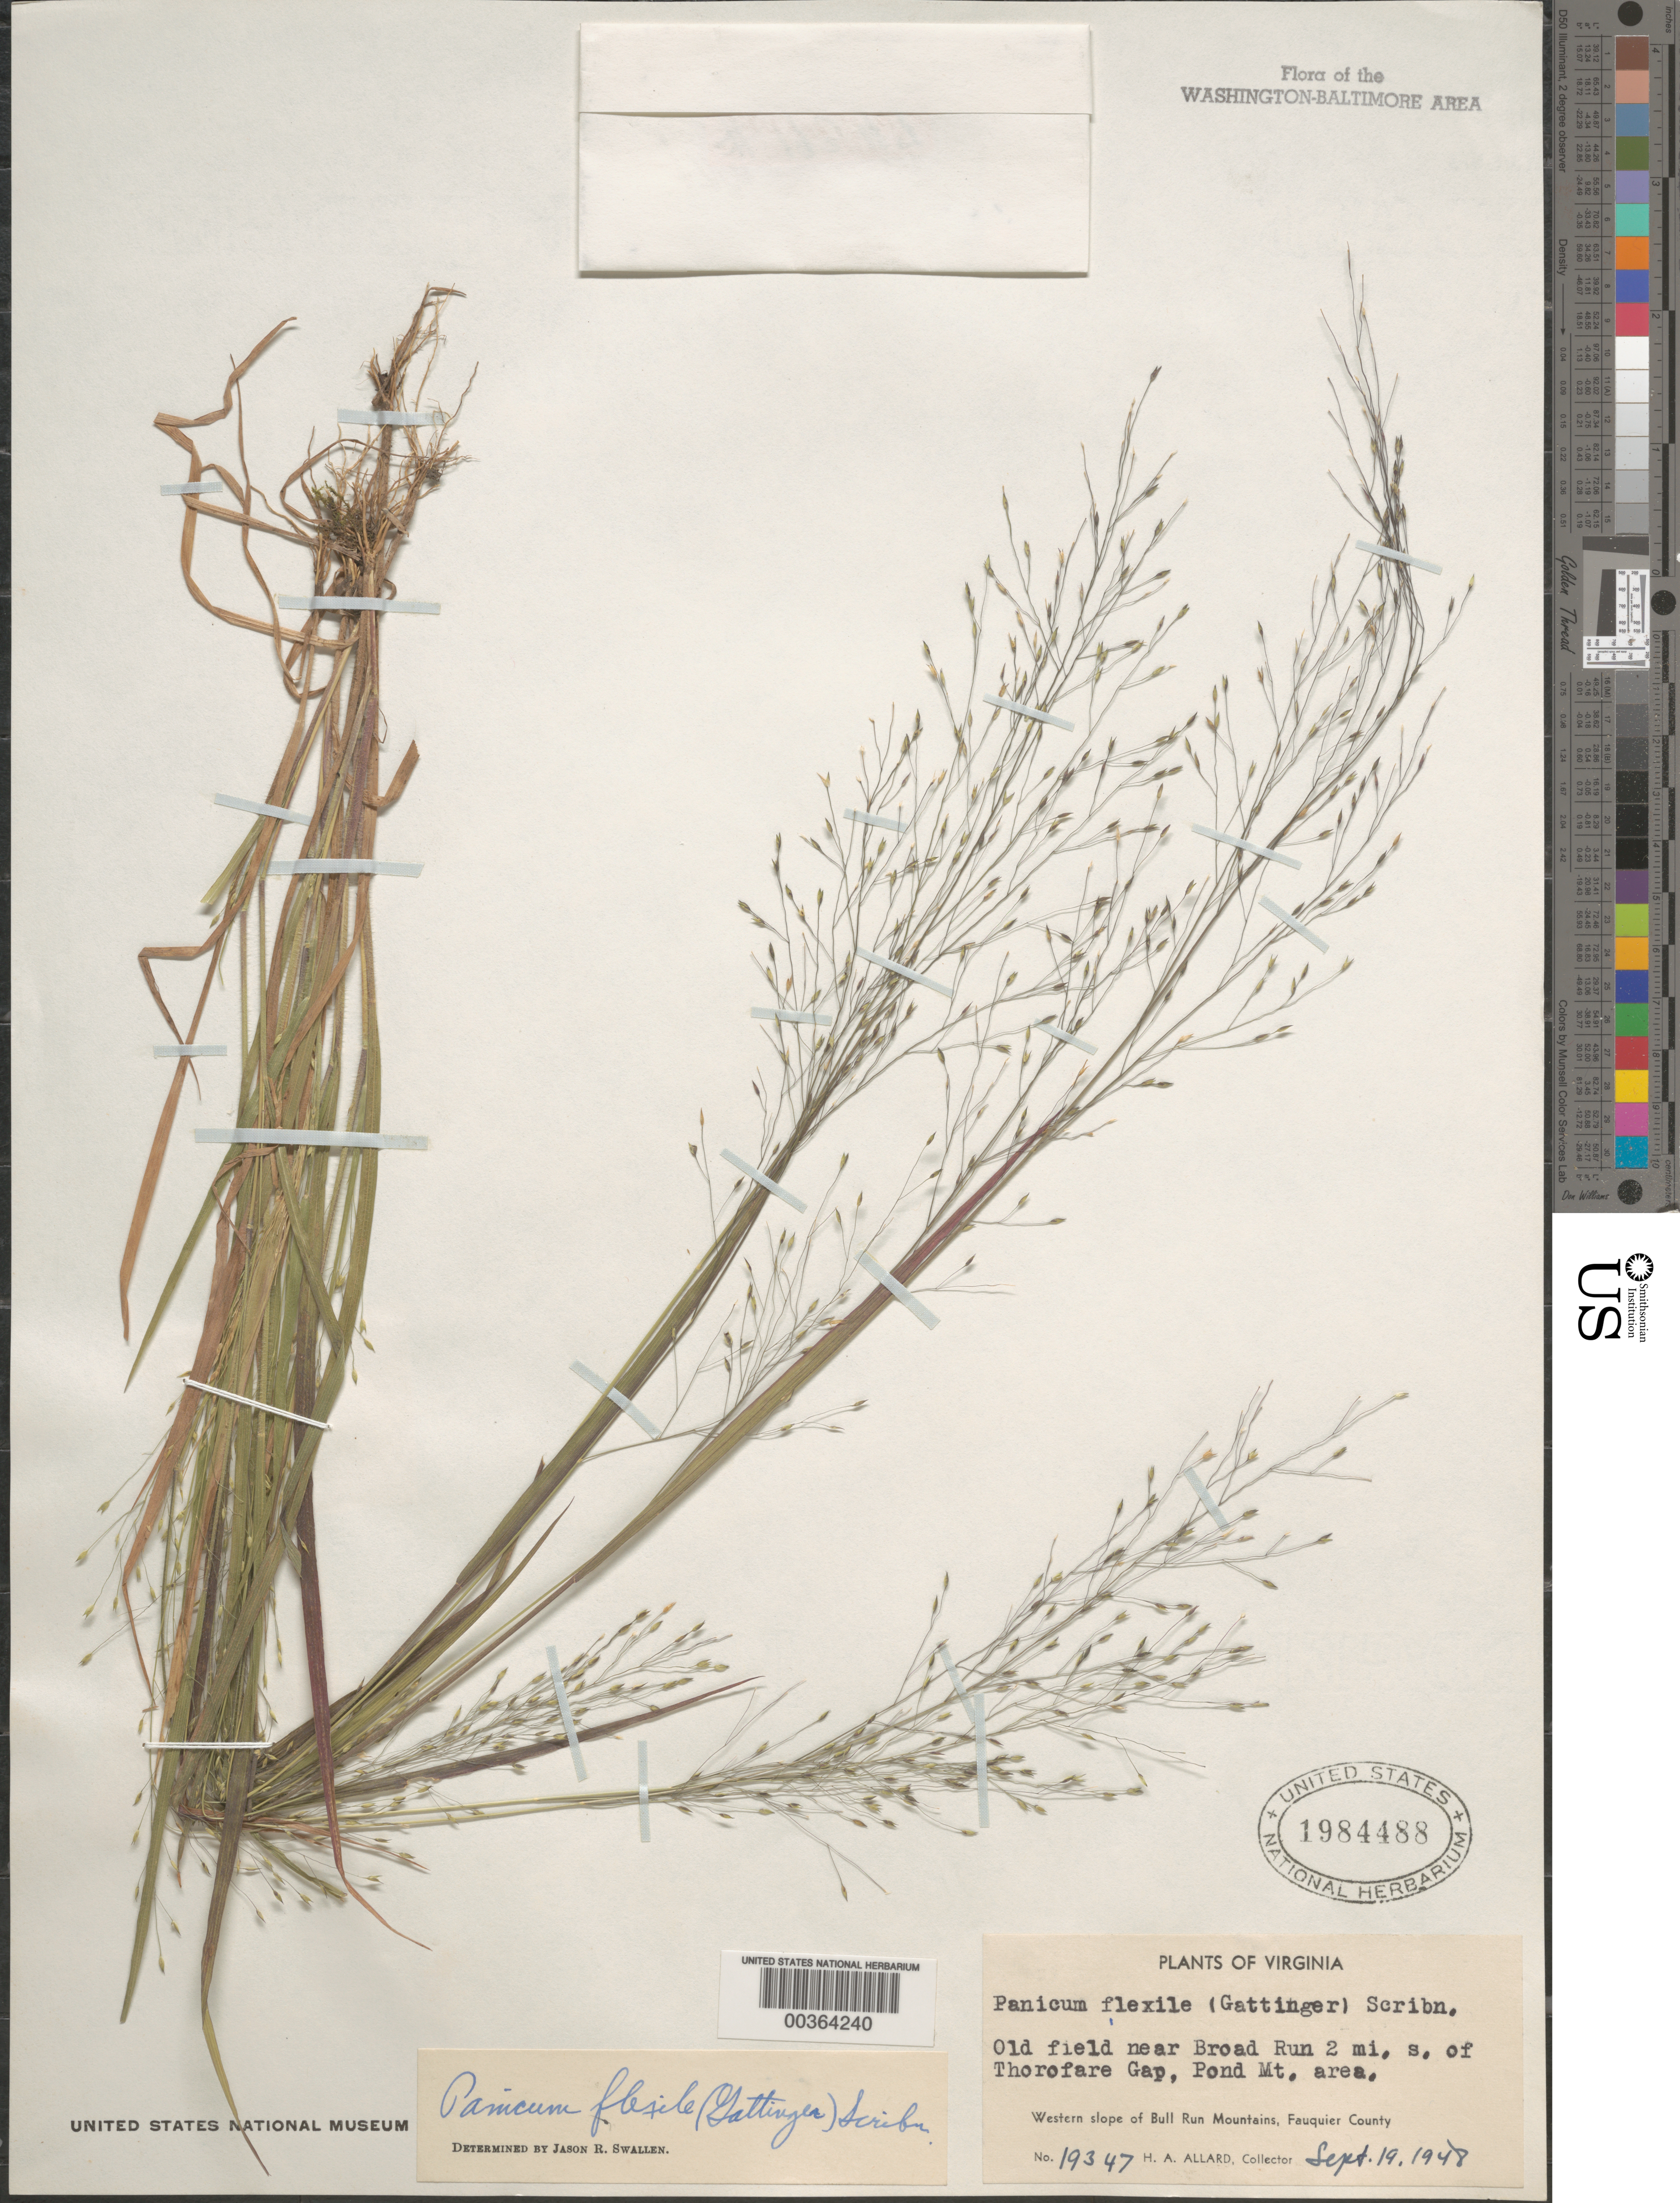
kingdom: Plantae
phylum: Tracheophyta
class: Liliopsida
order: Poales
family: Poaceae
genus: Panicum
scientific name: Panicum flexile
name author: (Gatt.) Scribn.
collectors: H. A. Allard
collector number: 19347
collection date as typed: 19 Sep 1948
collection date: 1948-09-19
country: United States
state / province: Virginia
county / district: Fauquier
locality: Broad Run, south of Thorofare Gap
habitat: Old field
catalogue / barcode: US 1984488